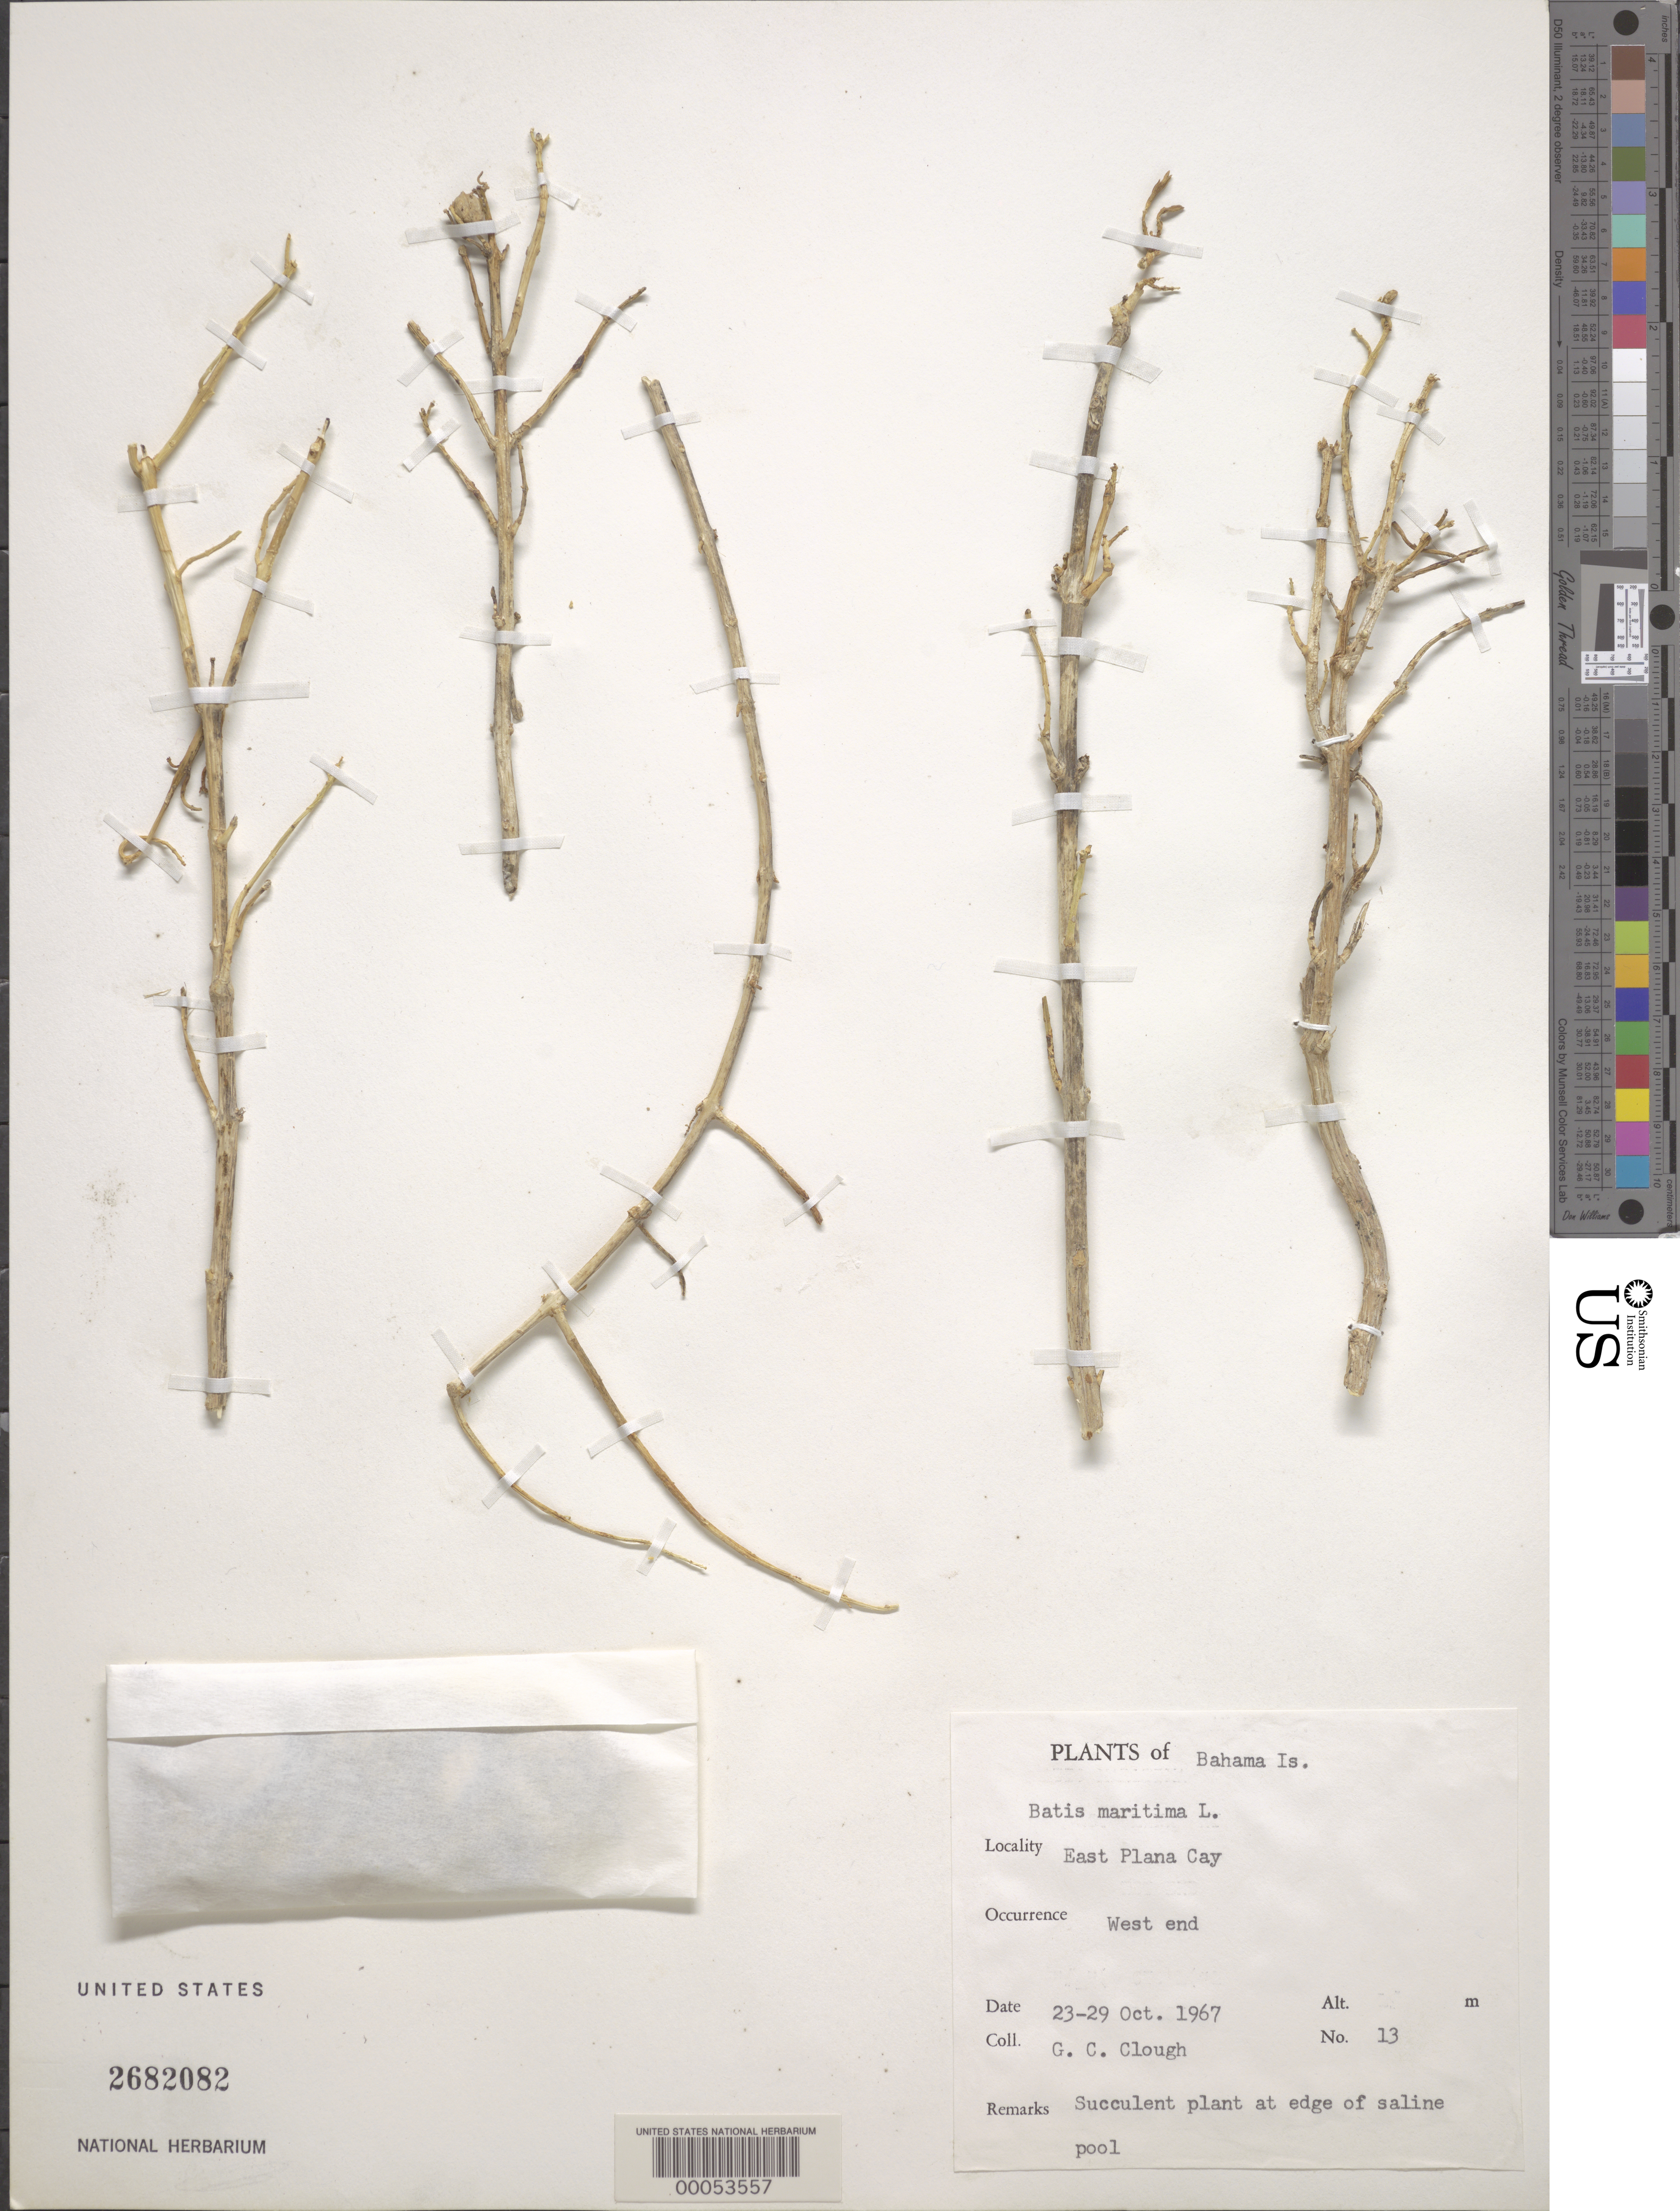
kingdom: Plantae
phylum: Tracheophyta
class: Magnoliopsida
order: Brassicales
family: Bataceae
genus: Batis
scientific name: Batis maritima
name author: L.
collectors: G. Clough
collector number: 13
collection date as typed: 23 Oct 1967 to 29 Oct 1967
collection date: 1967-10-23/1967-10-29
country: Bahamas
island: Plana Cays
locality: East plana cay, west end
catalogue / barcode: US 2682082